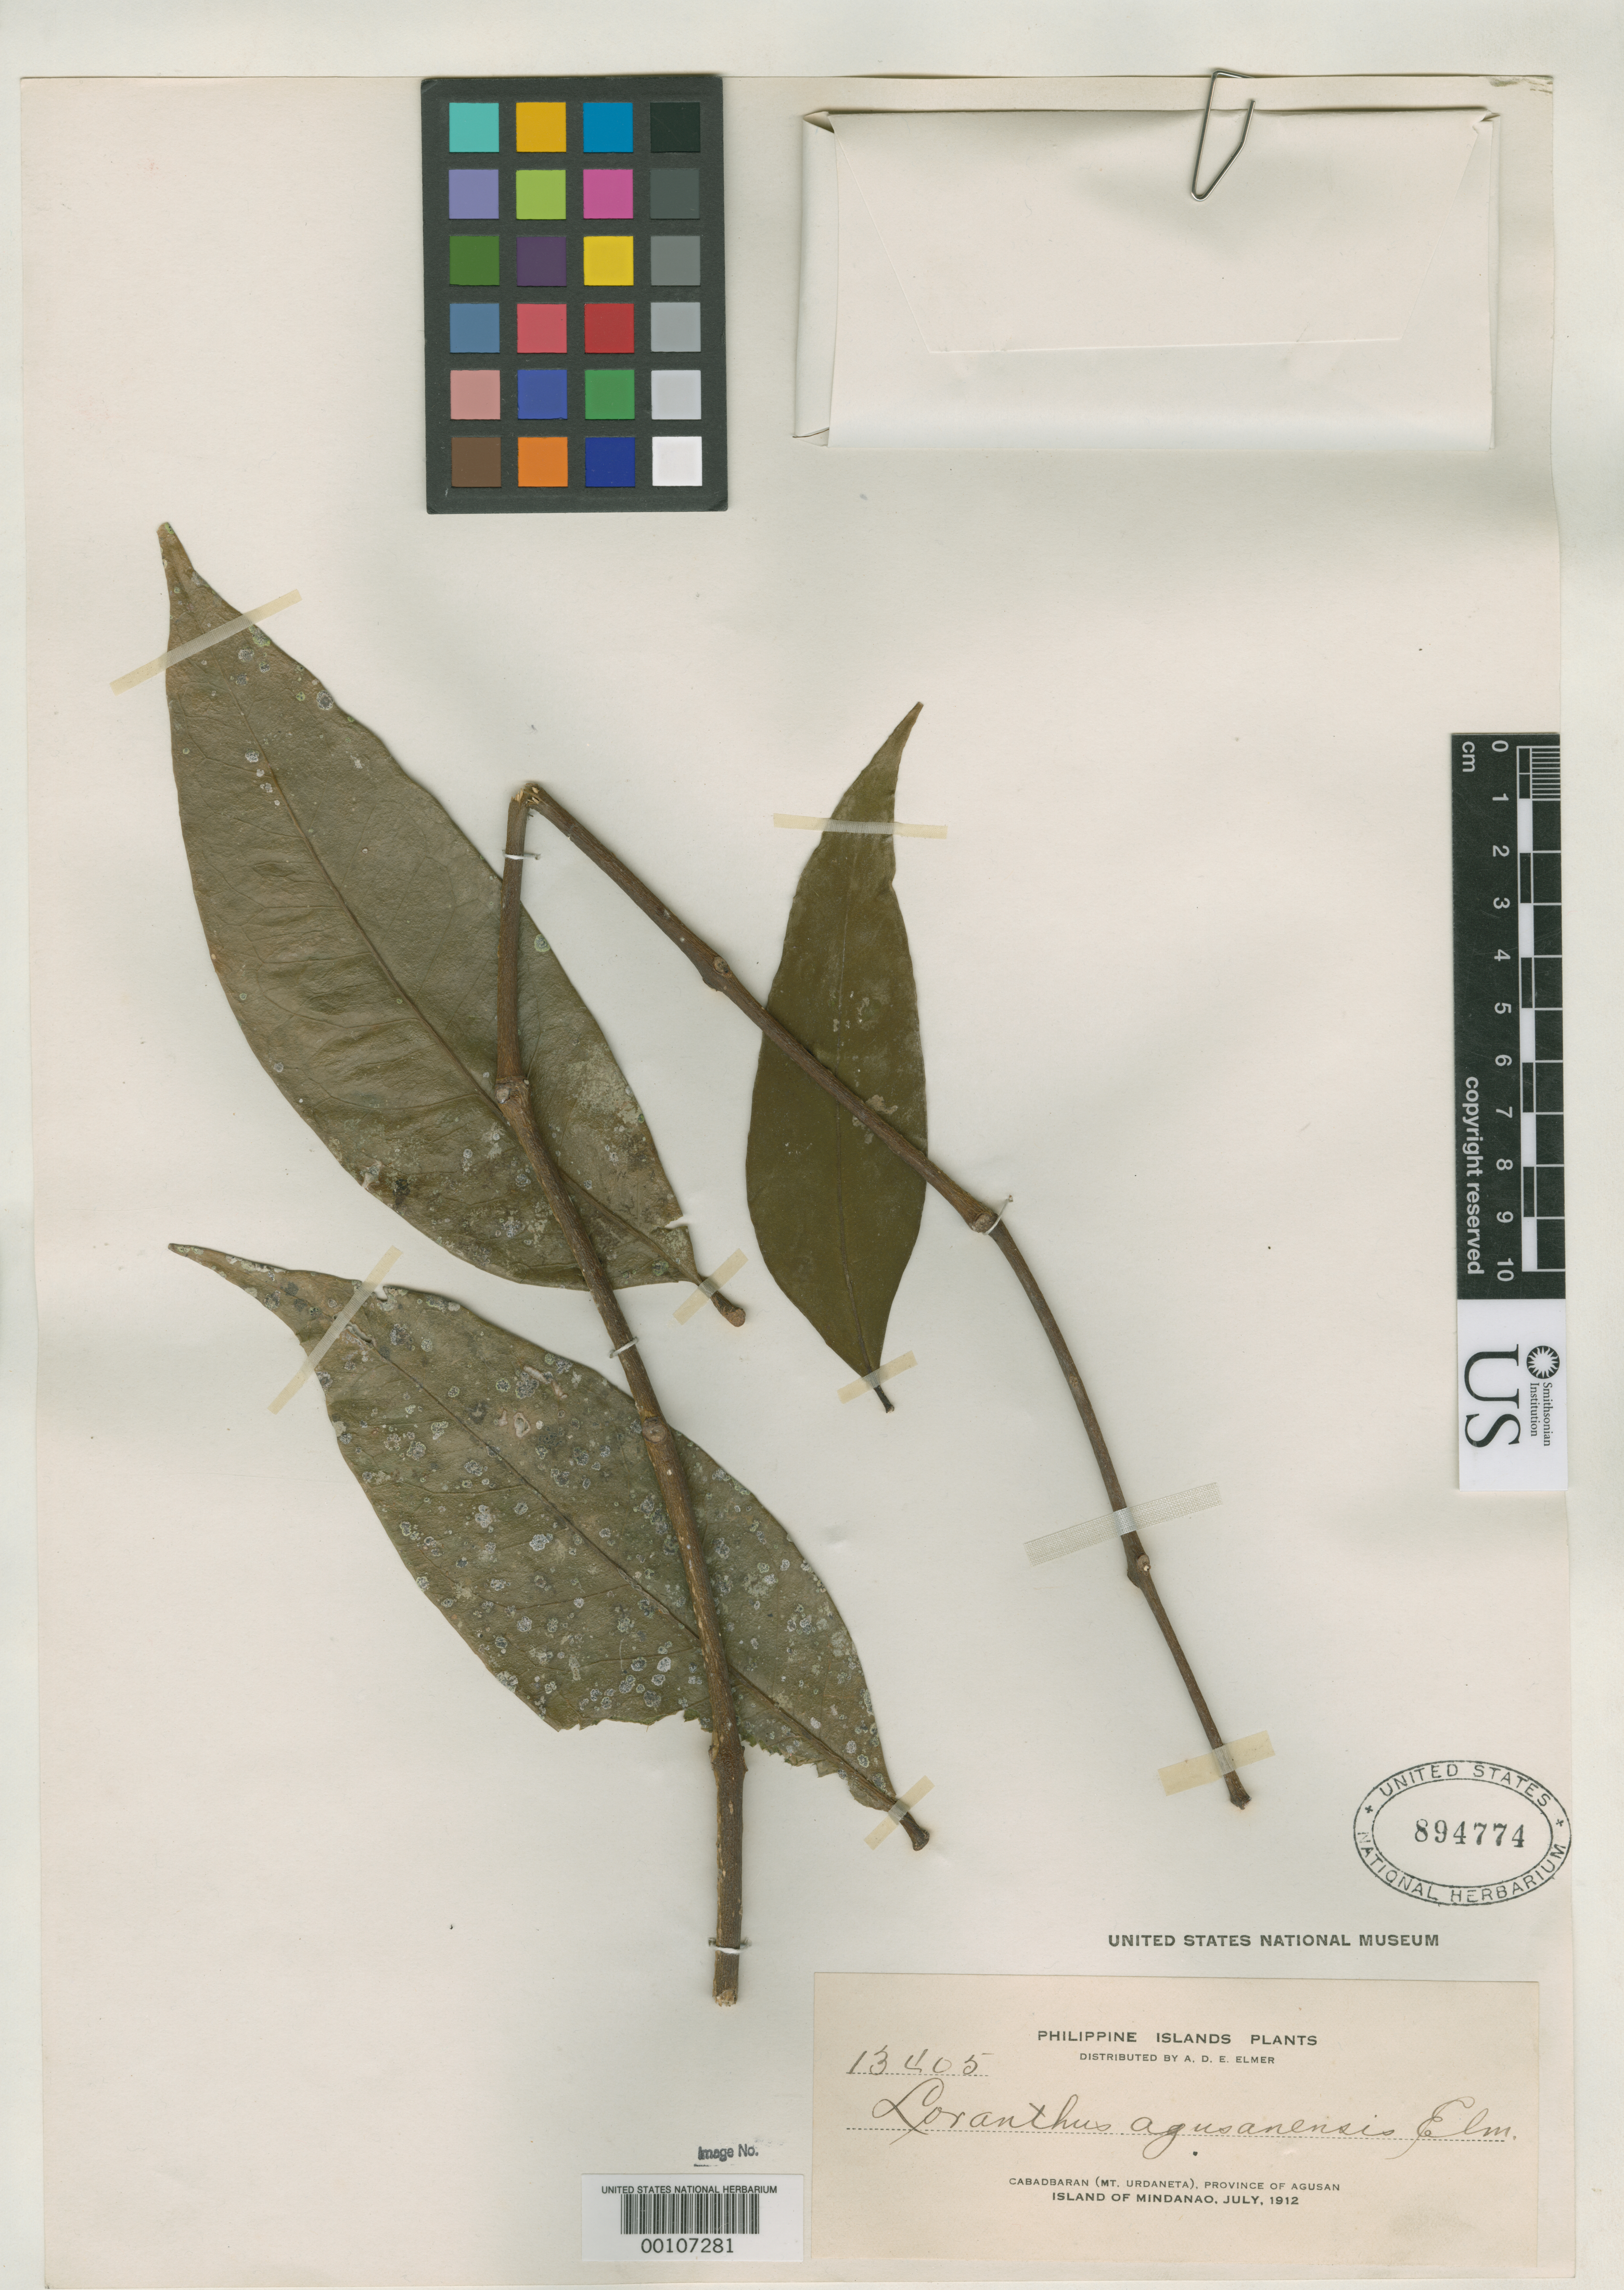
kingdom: Plantae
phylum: Tracheophyta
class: Magnoliopsida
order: Santalales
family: Loranthaceae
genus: Loranthus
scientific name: Loranthus agusanensis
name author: Elmer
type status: Isotype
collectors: A. D. E. Elmer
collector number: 13405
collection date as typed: Jul 1912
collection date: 1912-07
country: Philippines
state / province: Caraga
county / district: Agusan del Norte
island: Mindanao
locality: Cabadbaran, Mt. Urdaneta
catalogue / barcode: US 894774